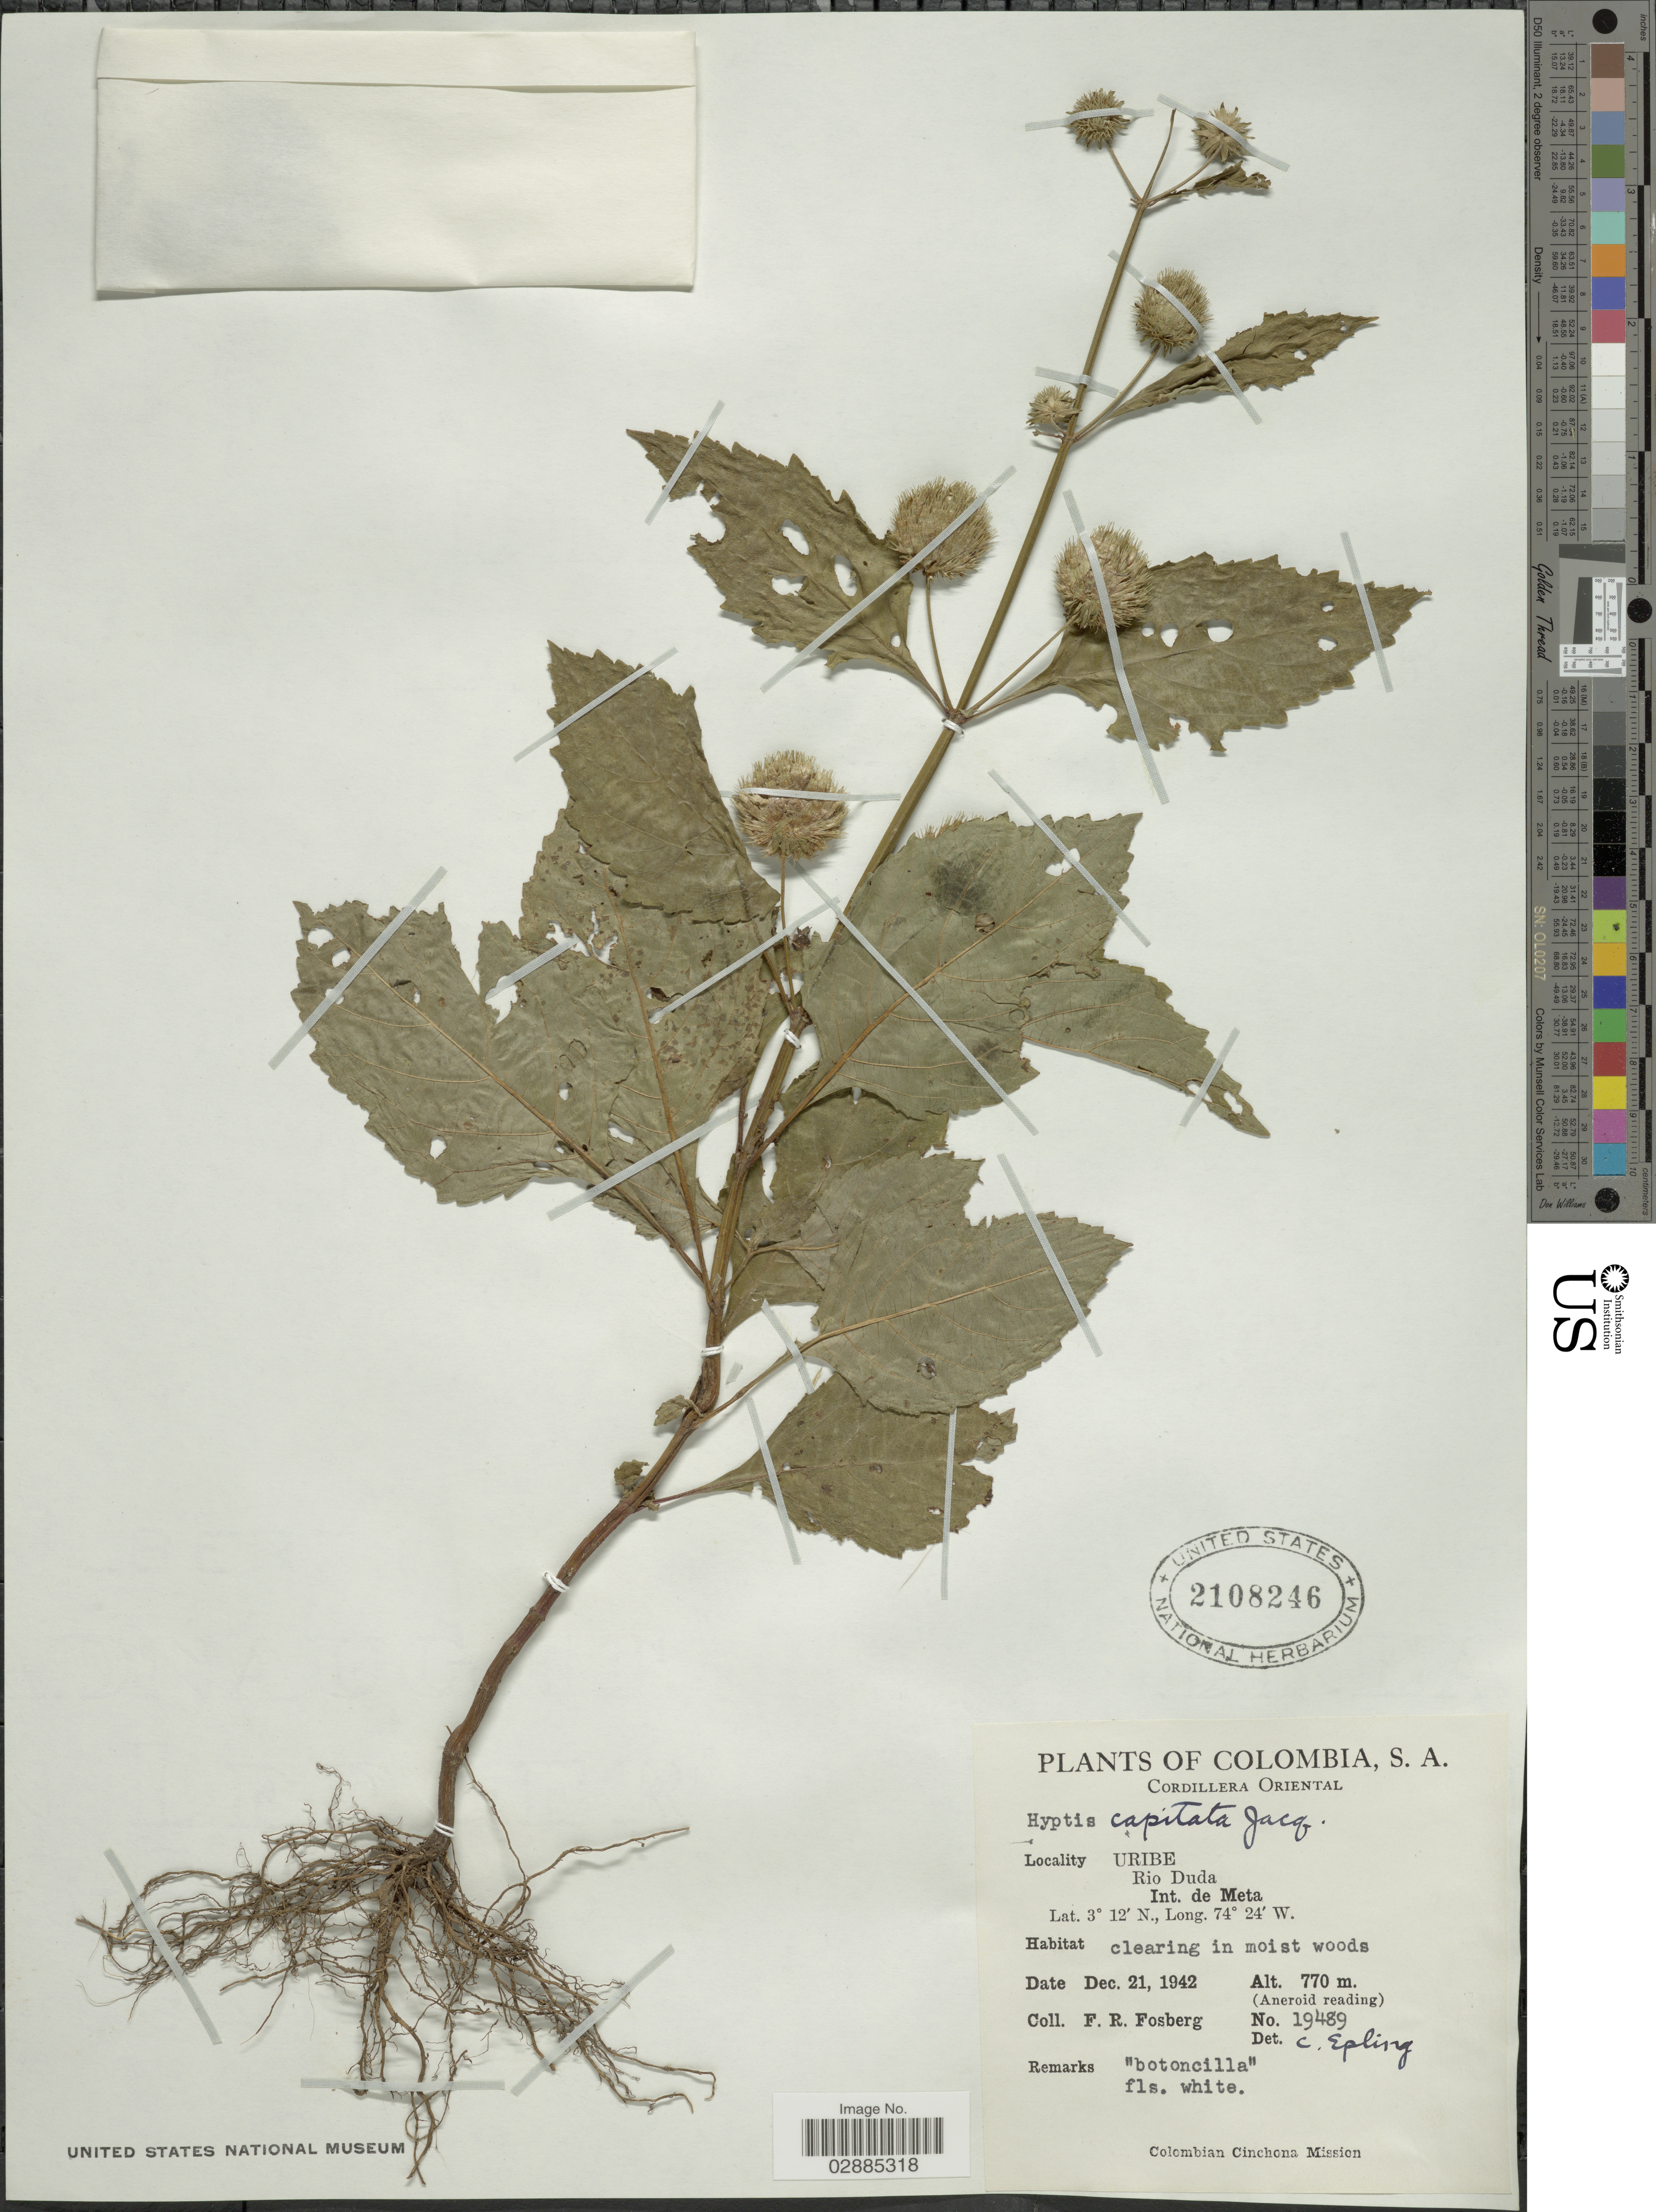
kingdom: Plantae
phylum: Tracheophyta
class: Magnoliopsida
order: Lamiales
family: Lamiaceae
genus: Hyptis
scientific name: Hyptis capitata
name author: Jacq.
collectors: F. R. Fosberg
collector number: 19489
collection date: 1942-12-21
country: Colombia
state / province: Meta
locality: Cordillera Oriental, Uribe, Rio Duda, Int. de Meta.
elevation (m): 770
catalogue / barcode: US 2108246